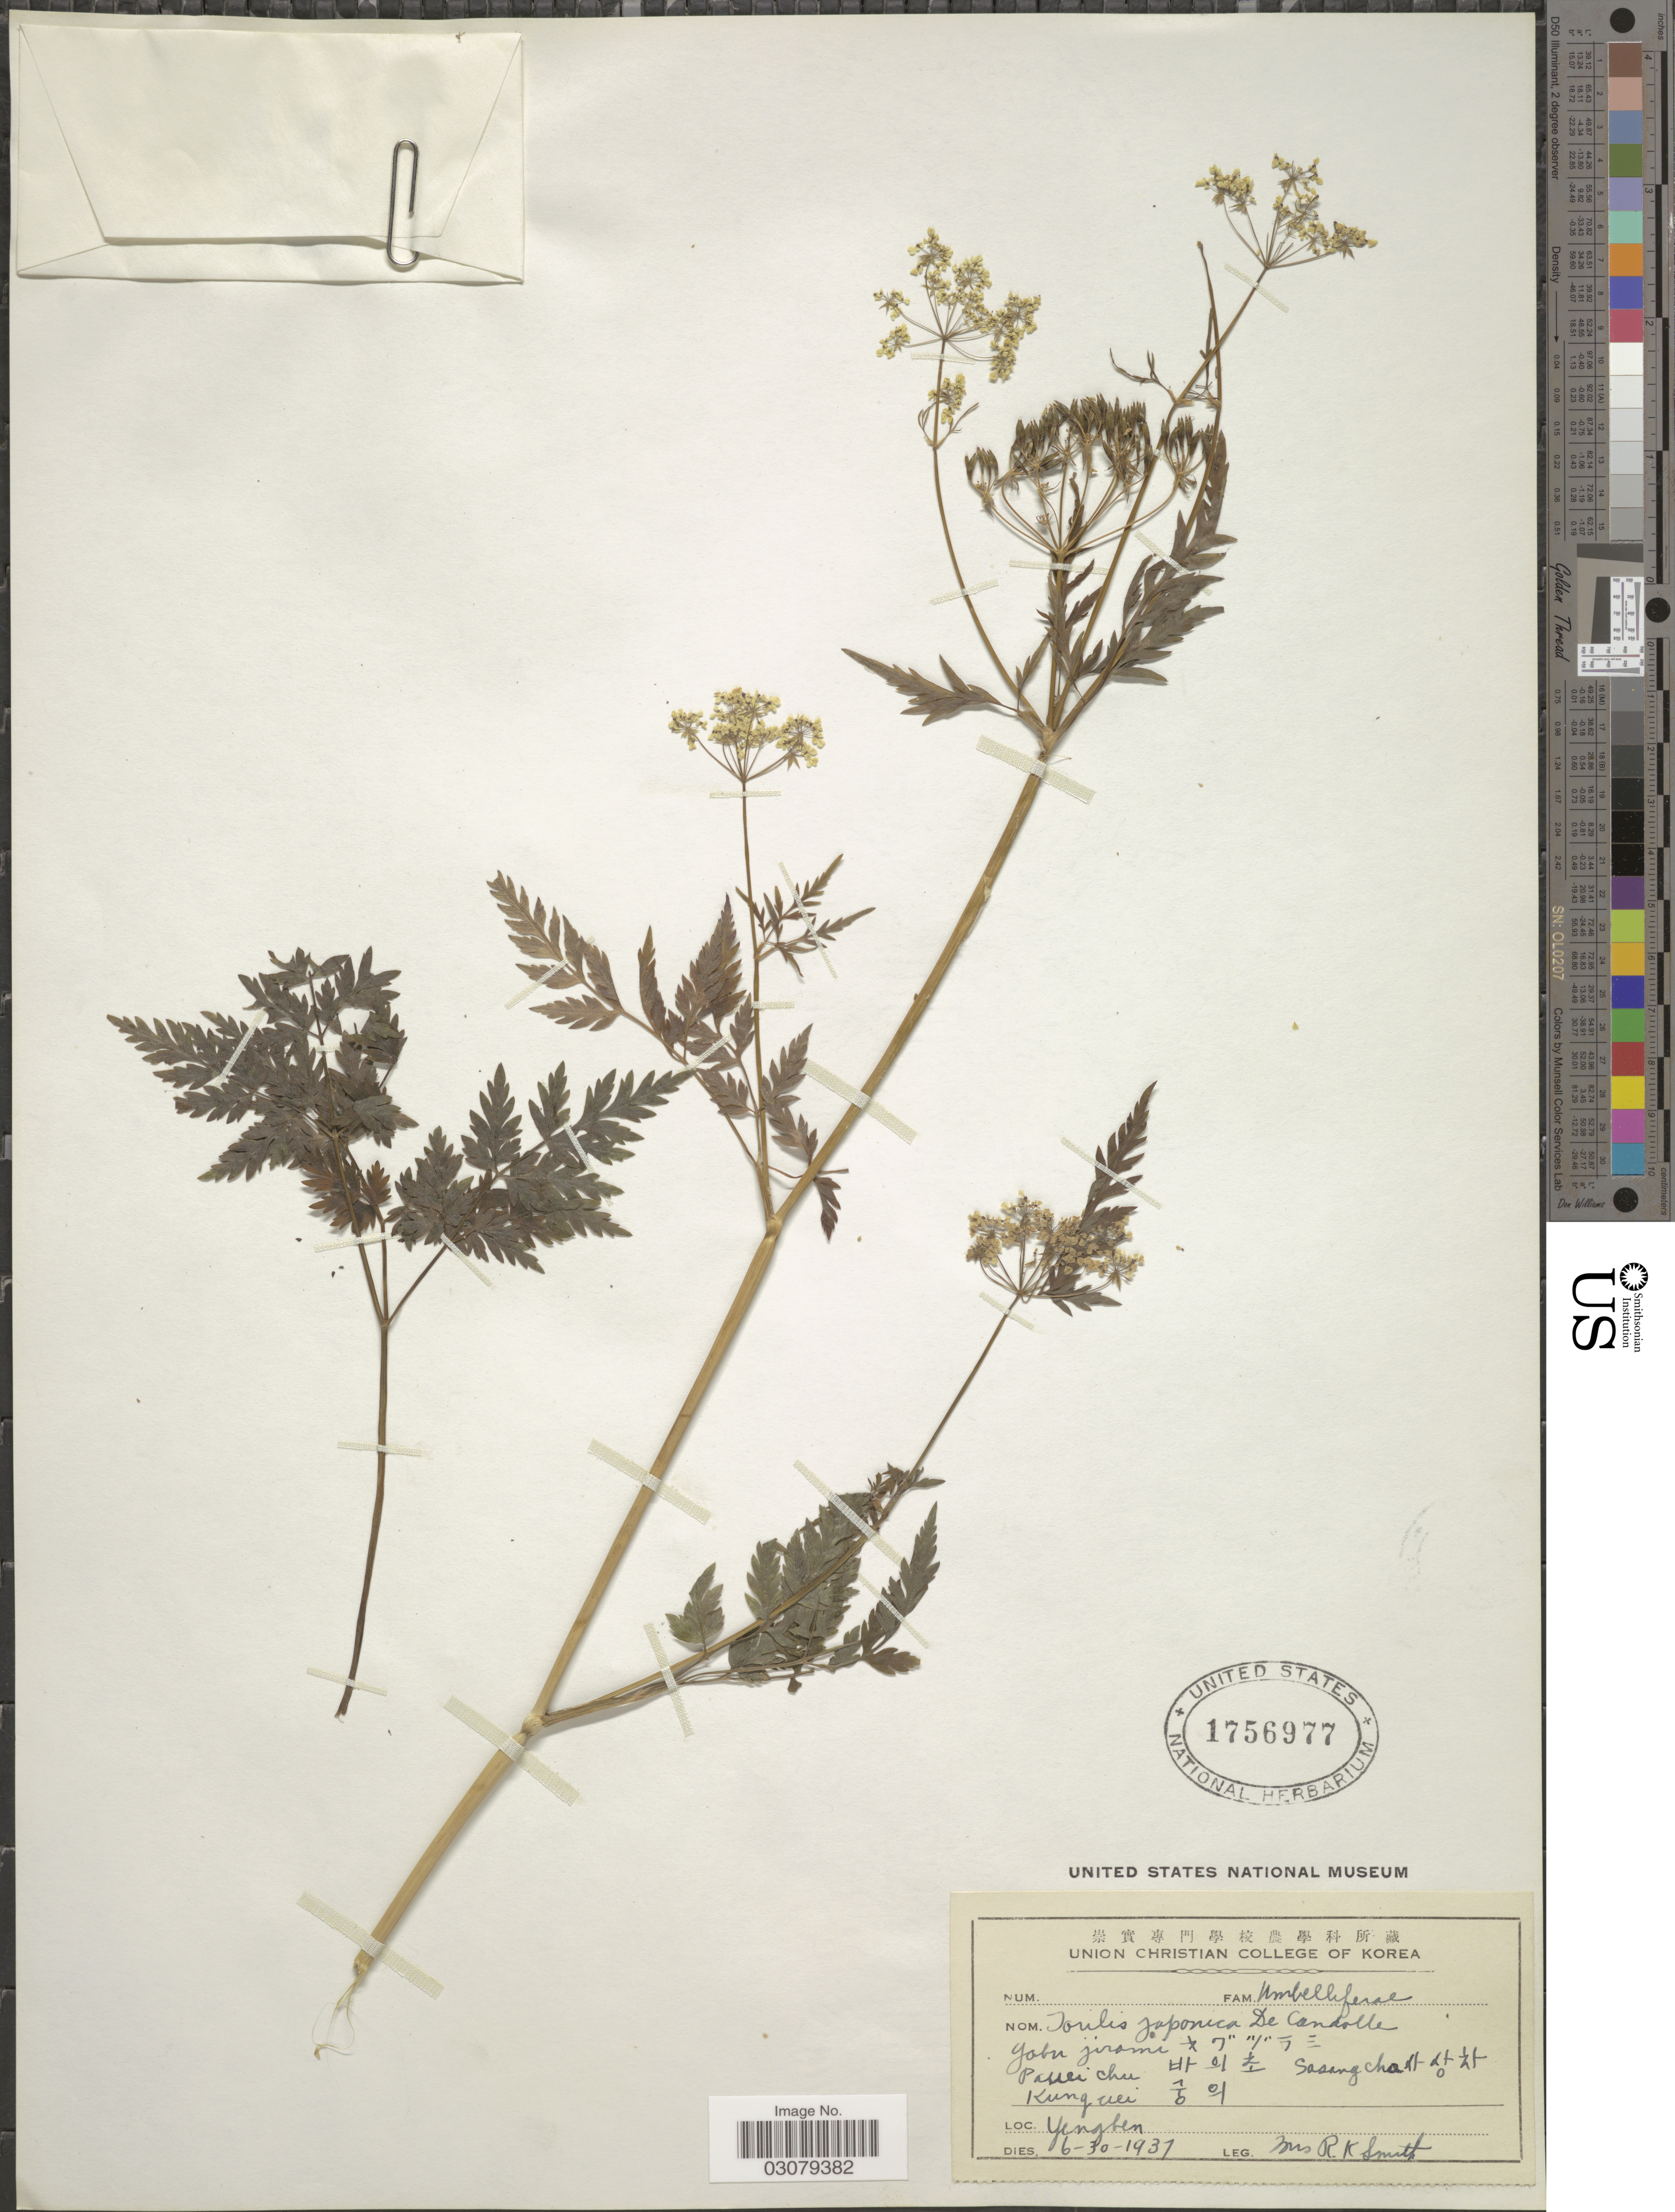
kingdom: Plantae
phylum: Tracheophyta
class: Magnoliopsida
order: Apiales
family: Apiaceae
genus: Torilis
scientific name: Torilis japonica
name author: (Houtt.) DC.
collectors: R. Smith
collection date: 1937-06-30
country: North Korea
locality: Yengben.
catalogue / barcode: US 1756977